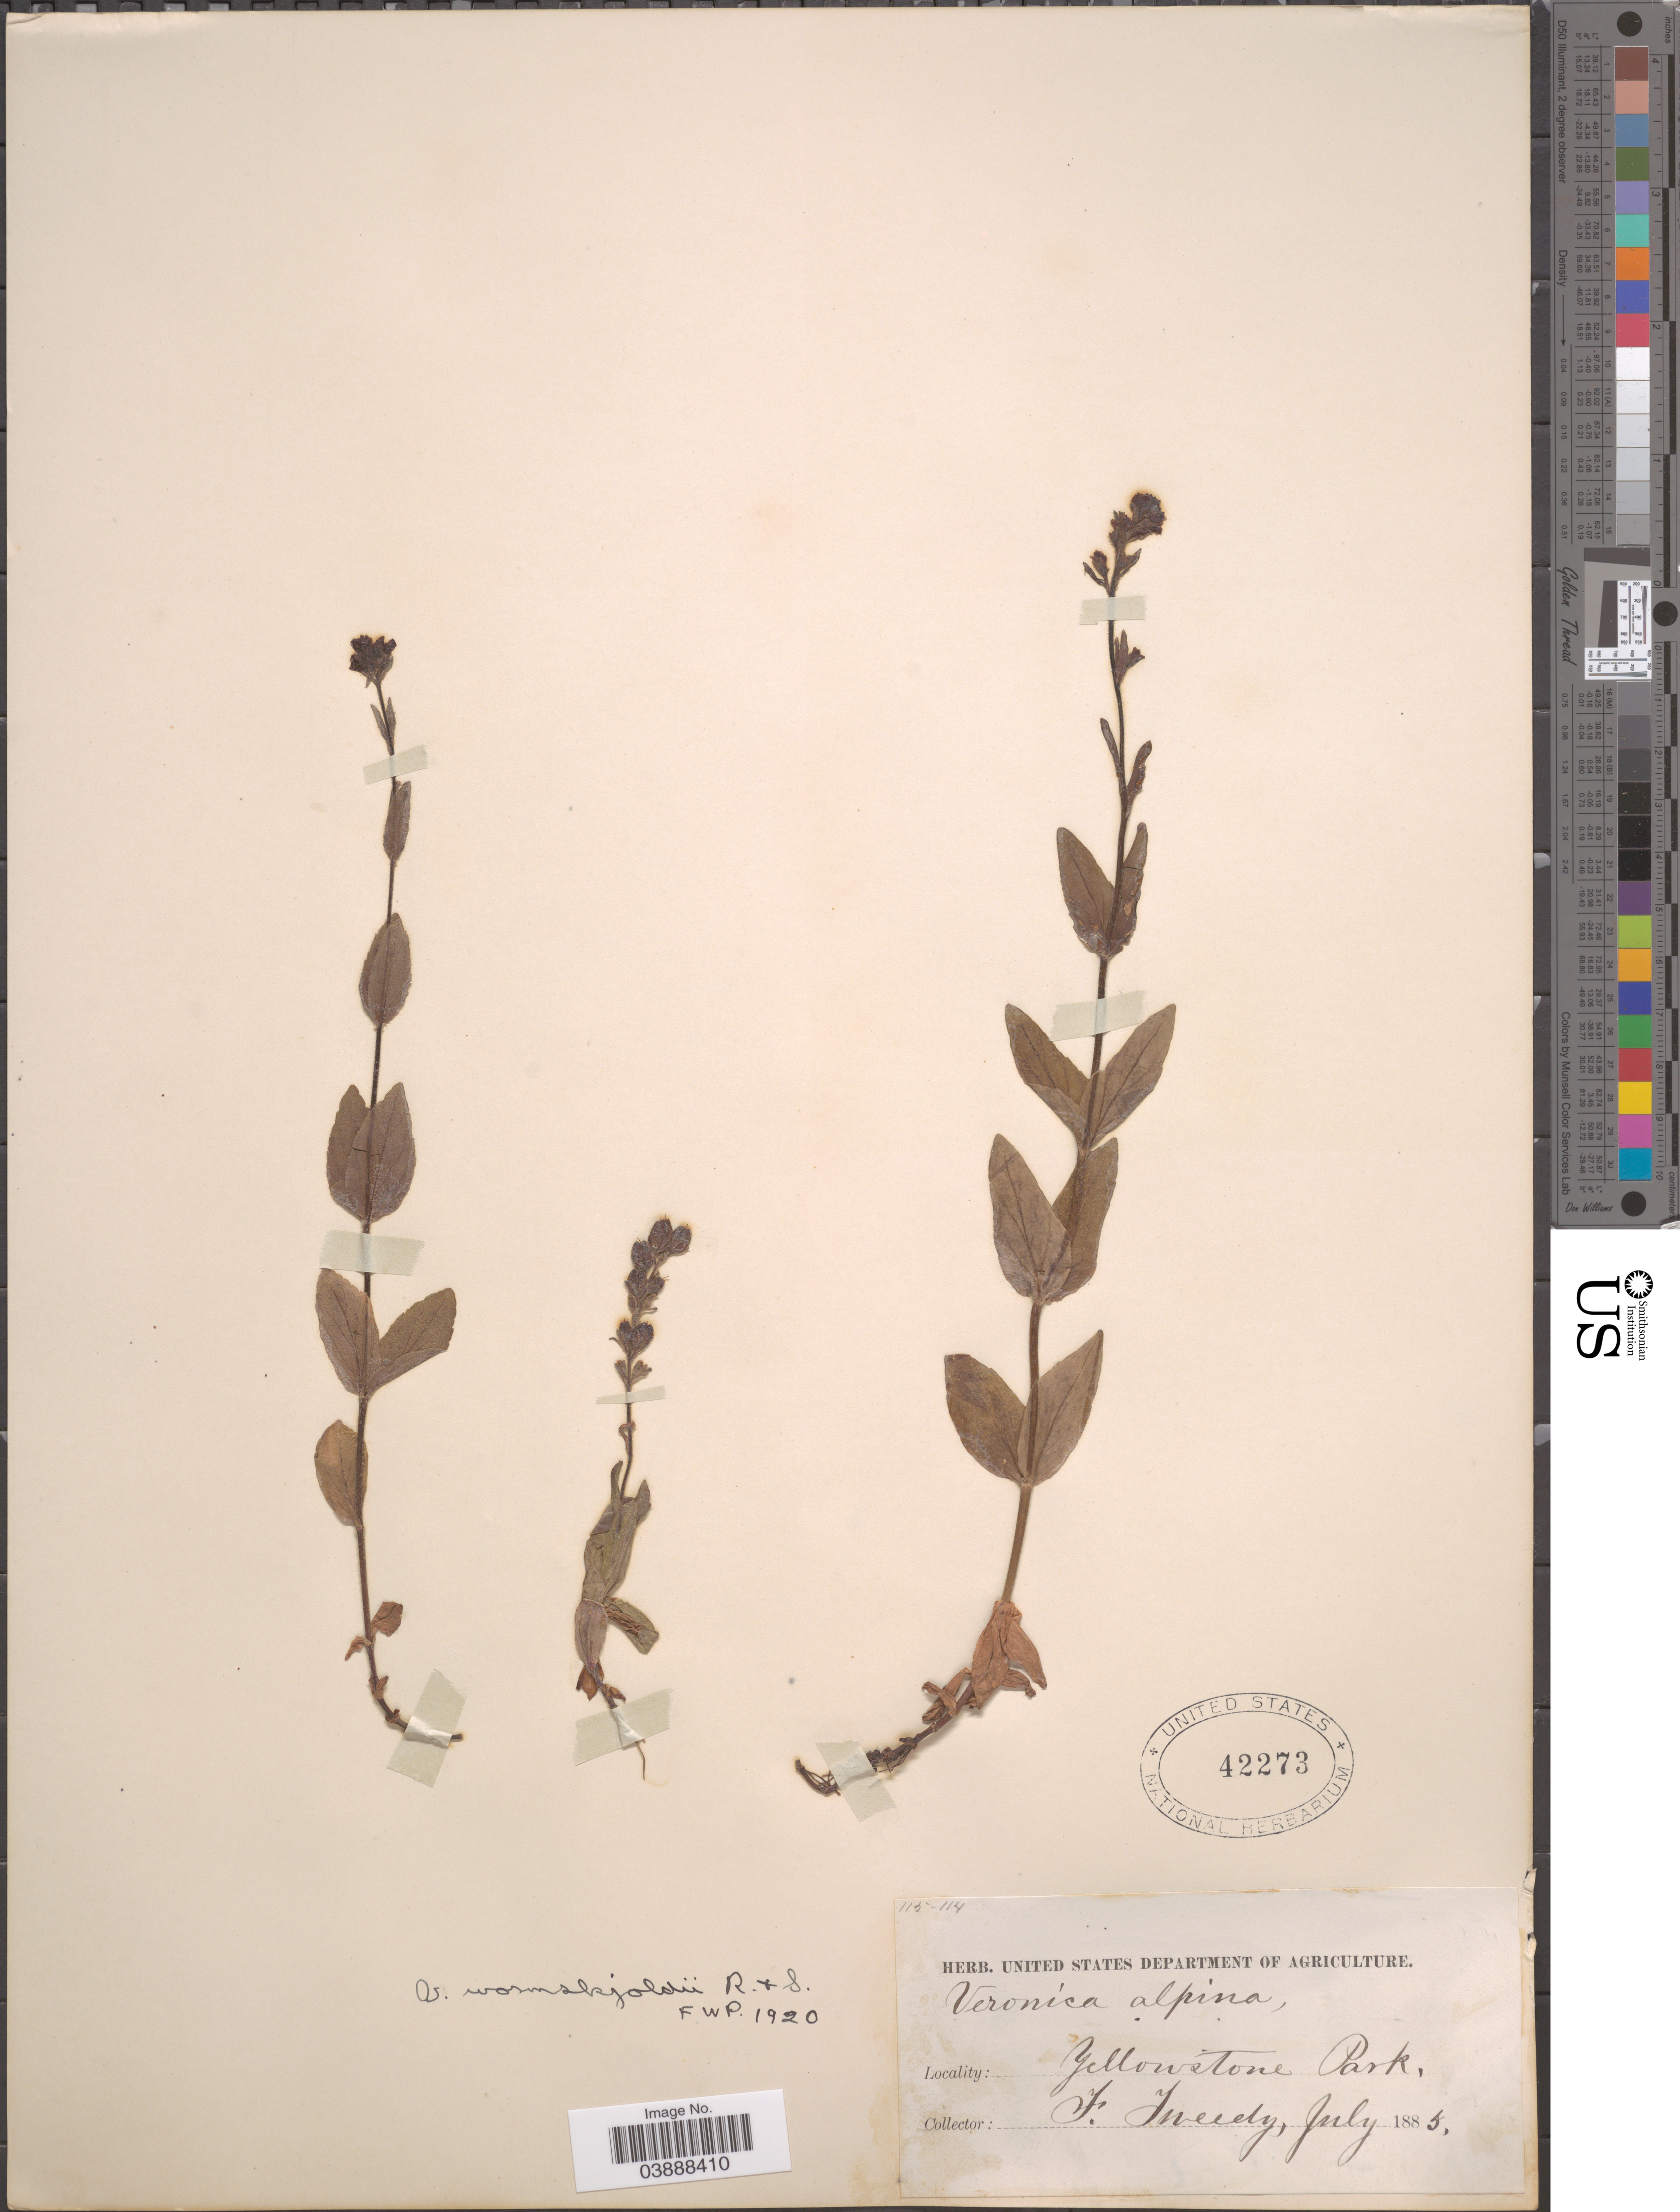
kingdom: Plantae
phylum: Tracheophyta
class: Magnoliopsida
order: Lamiales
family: Plantaginaceae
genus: Veronica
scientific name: Veronica wormskjoldii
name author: Roem. & Schult.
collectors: F. Tweedy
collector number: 115-114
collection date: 1885-07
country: United States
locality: Yellowstone Park.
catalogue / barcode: US 42273